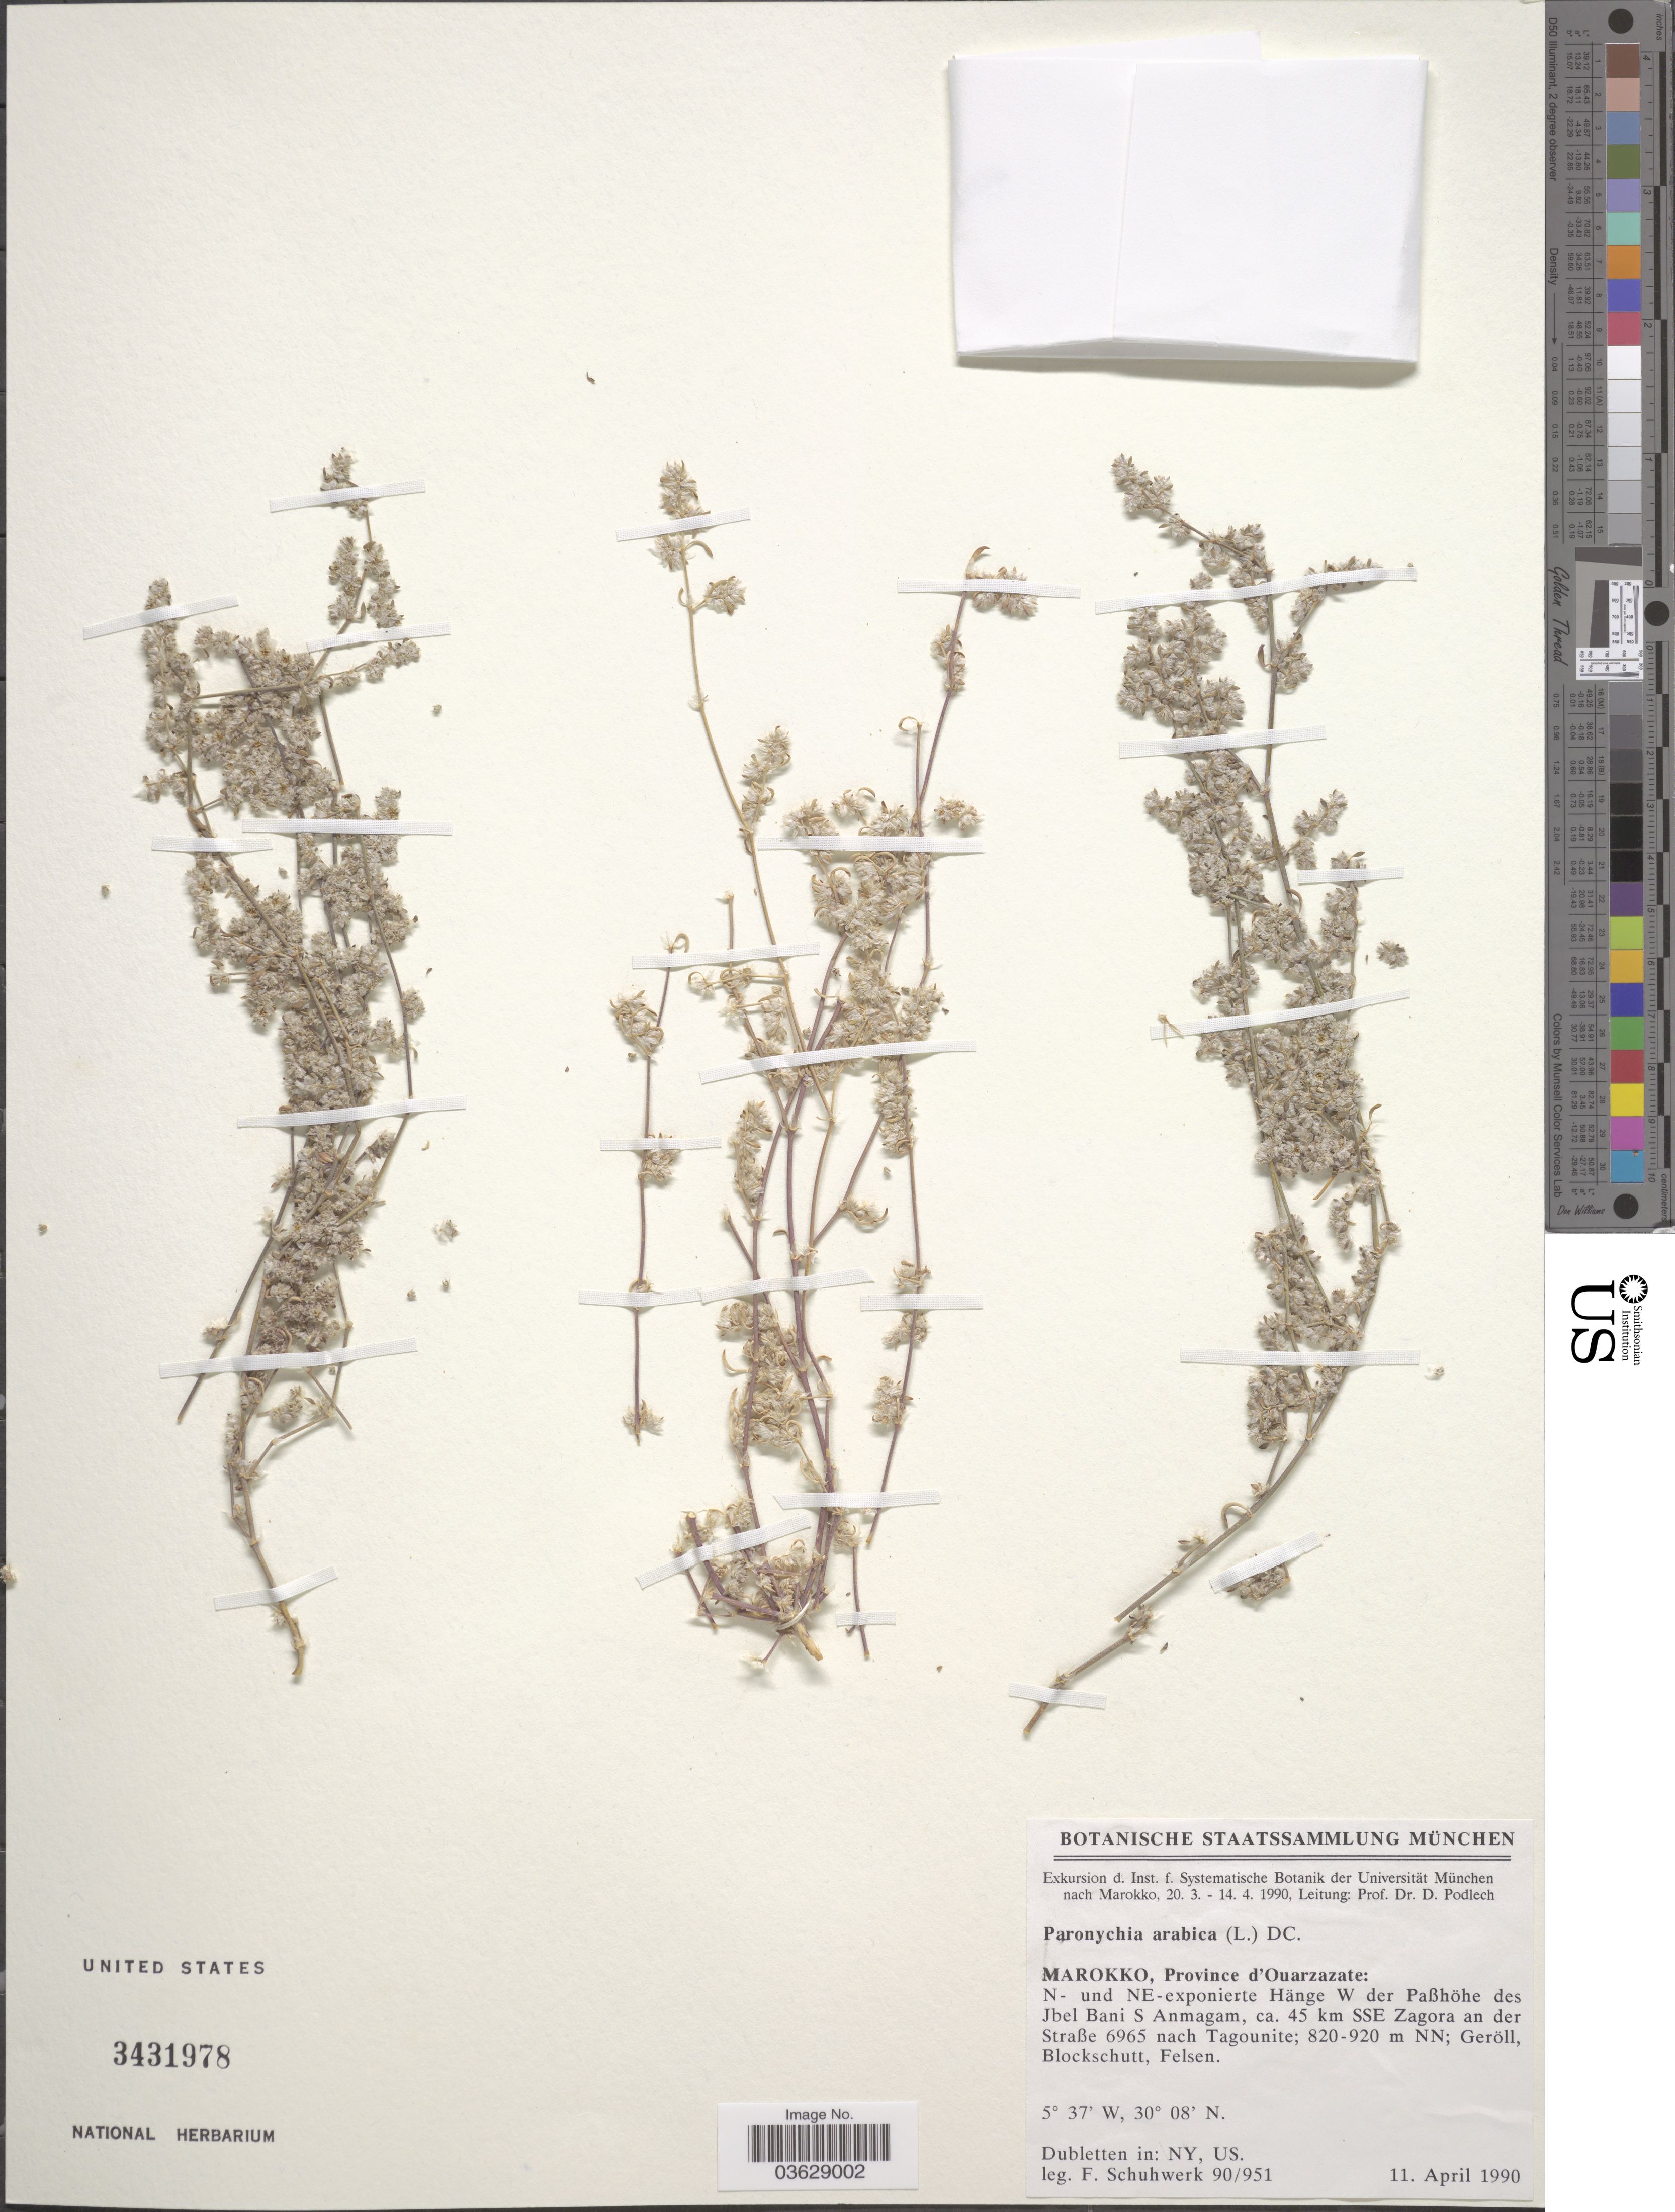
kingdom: Plantae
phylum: Tracheophyta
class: Magnoliopsida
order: Caryophyllales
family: Caryophyllaceae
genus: Paronychia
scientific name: Paronychia arabica subsp. arabica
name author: (L.) DC.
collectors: Schuhwerk, F.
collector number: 90/951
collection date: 1990-04-11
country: Morocco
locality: Marokko, Province d'Ouarzazate: N- und NE- exponierte Hänge W der Paßhöhe des Jbel Bani S Anmagam, ca. 45 km SSE Zagora and der Straße 6965 nach Tagounite.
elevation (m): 820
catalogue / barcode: US 3431978